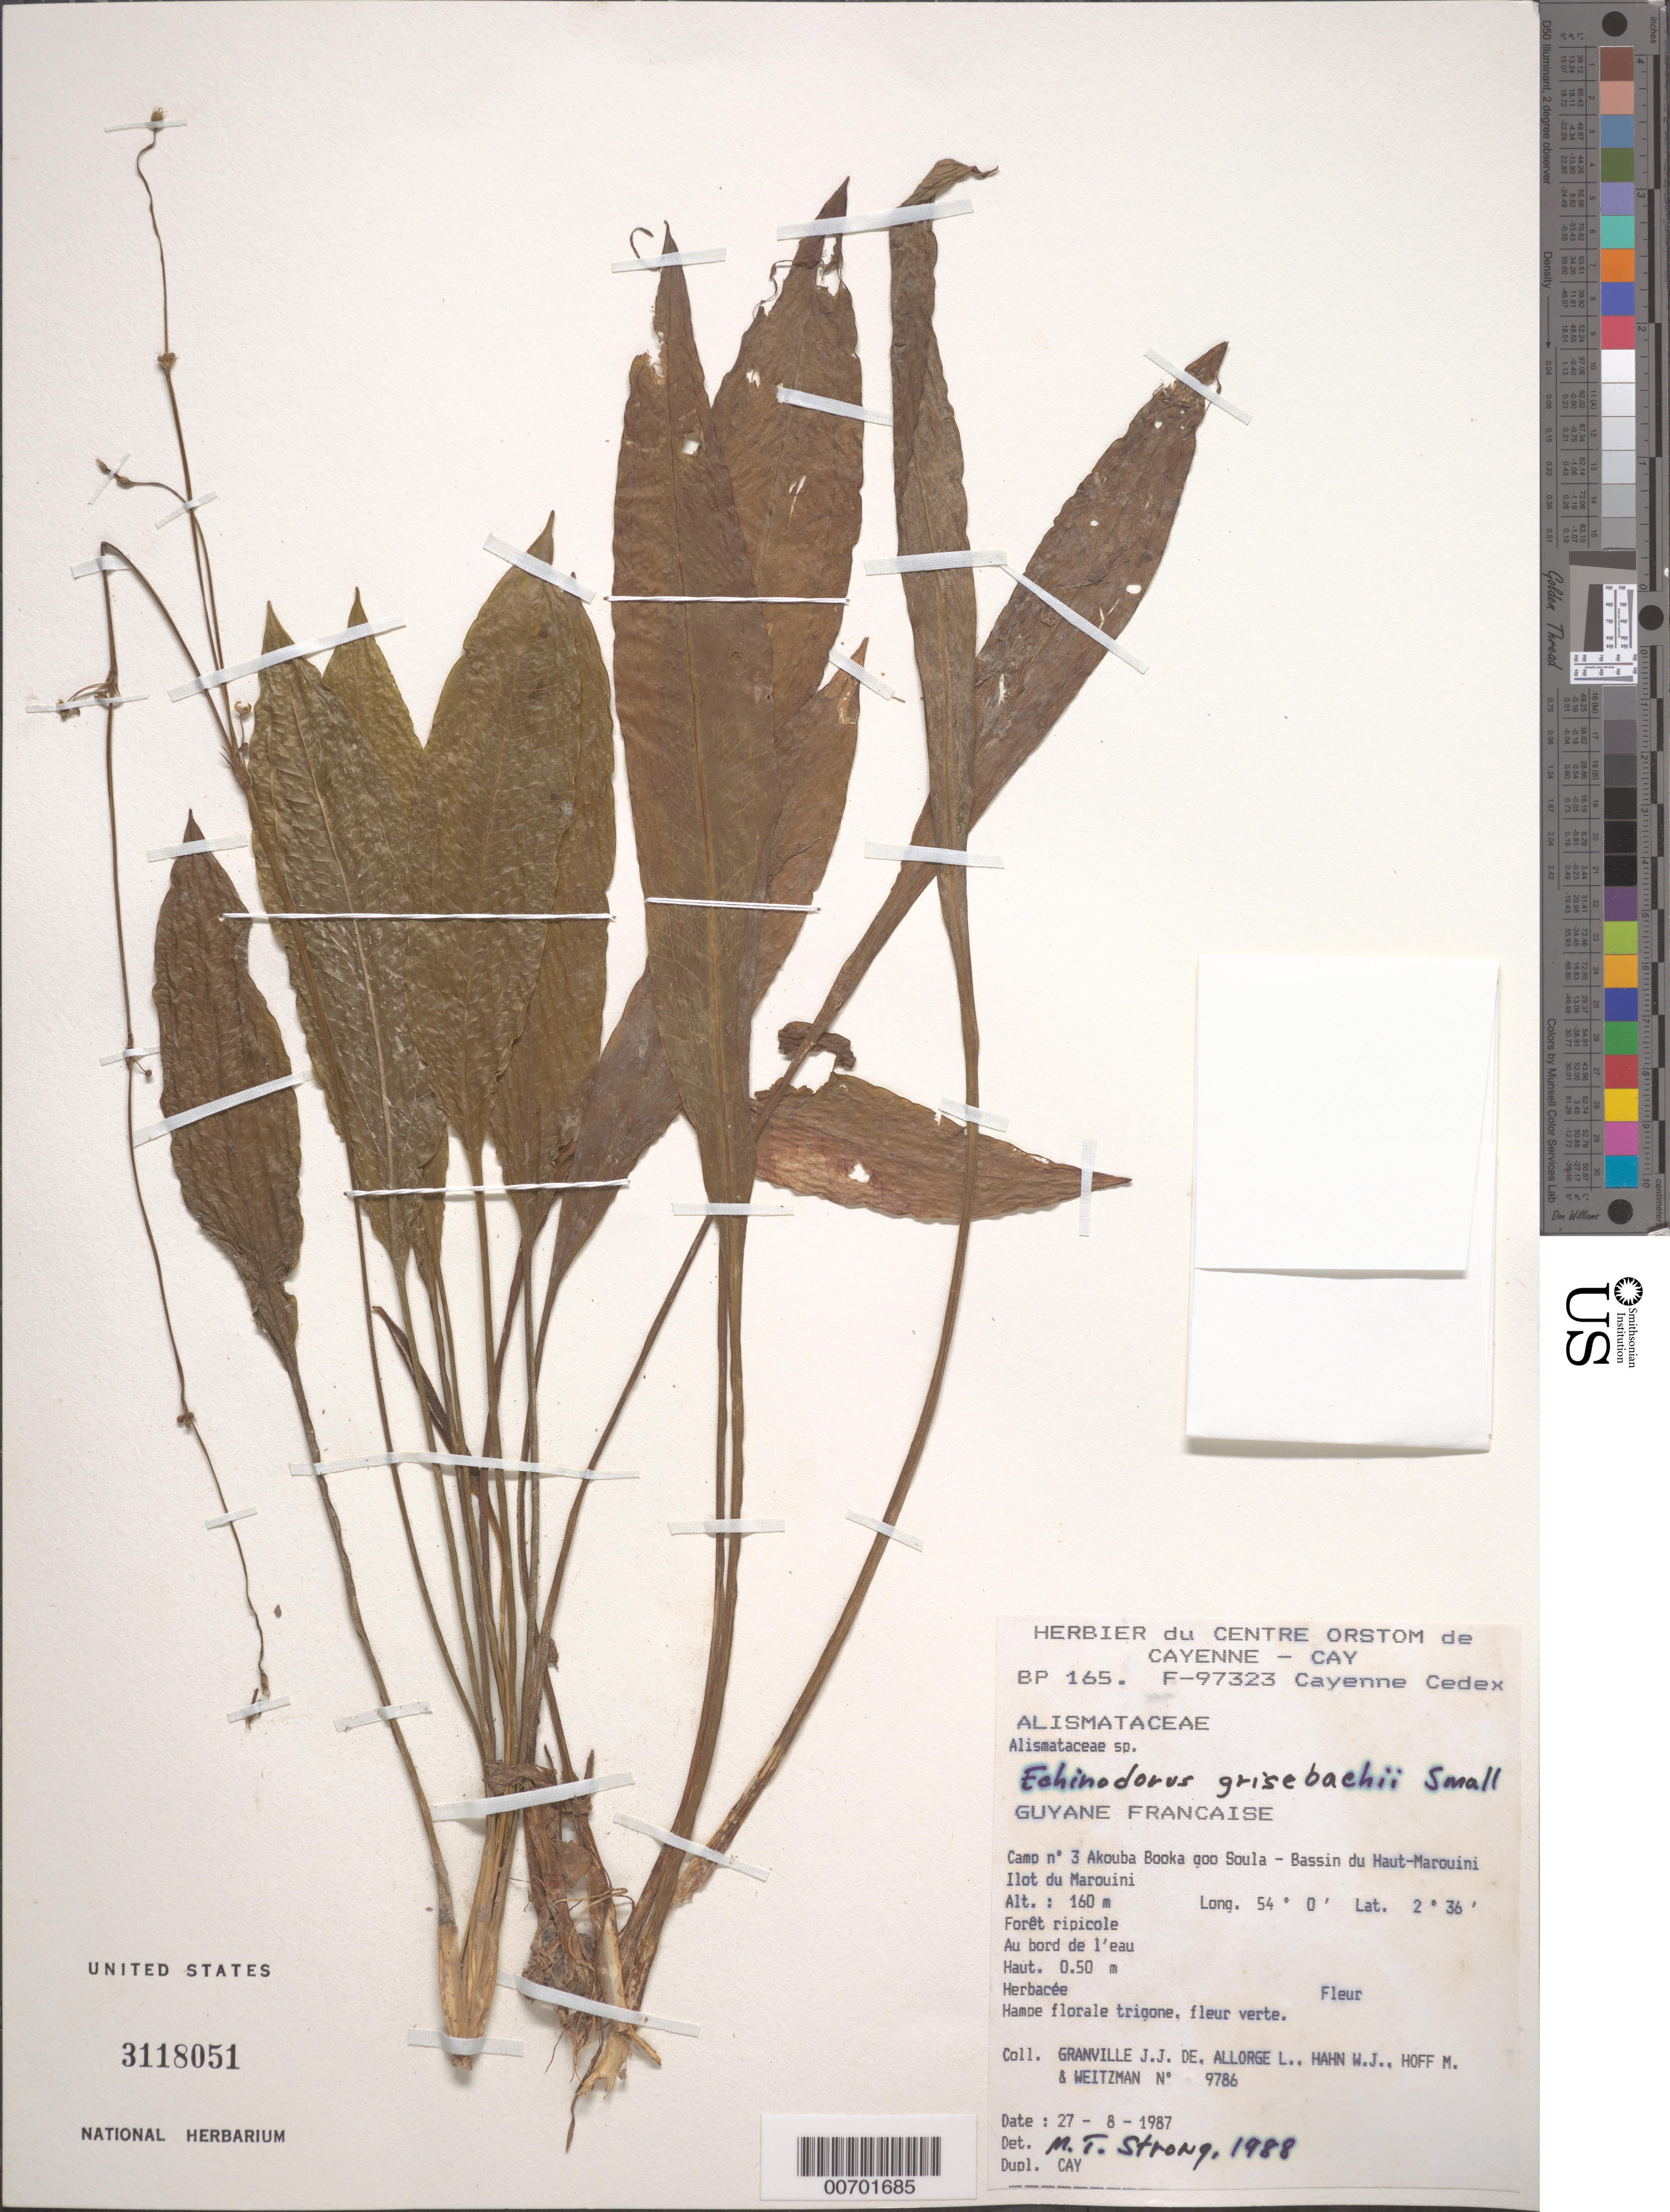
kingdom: Plantae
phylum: Tracheophyta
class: Liliopsida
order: Alismatales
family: Alismataceae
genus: Echinodorus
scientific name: Echinodorus grisebachii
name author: Small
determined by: Strong, M. T., (US), Smithsonian Institution - National Museum of Natural History (UNITED STATES)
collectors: J.-J. de Granville, L. Allorge, W. J. Hahn, M. Hoff & A. L. Weitzman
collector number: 9786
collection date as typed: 27-Aug-87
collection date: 1987-08-27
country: French Guiana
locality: Akouba Booka goo Soula, Camp #3, Bassin du Haut Marouini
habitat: Forêt ripicole; Au bord de l'eau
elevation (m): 160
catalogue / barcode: US 3118051